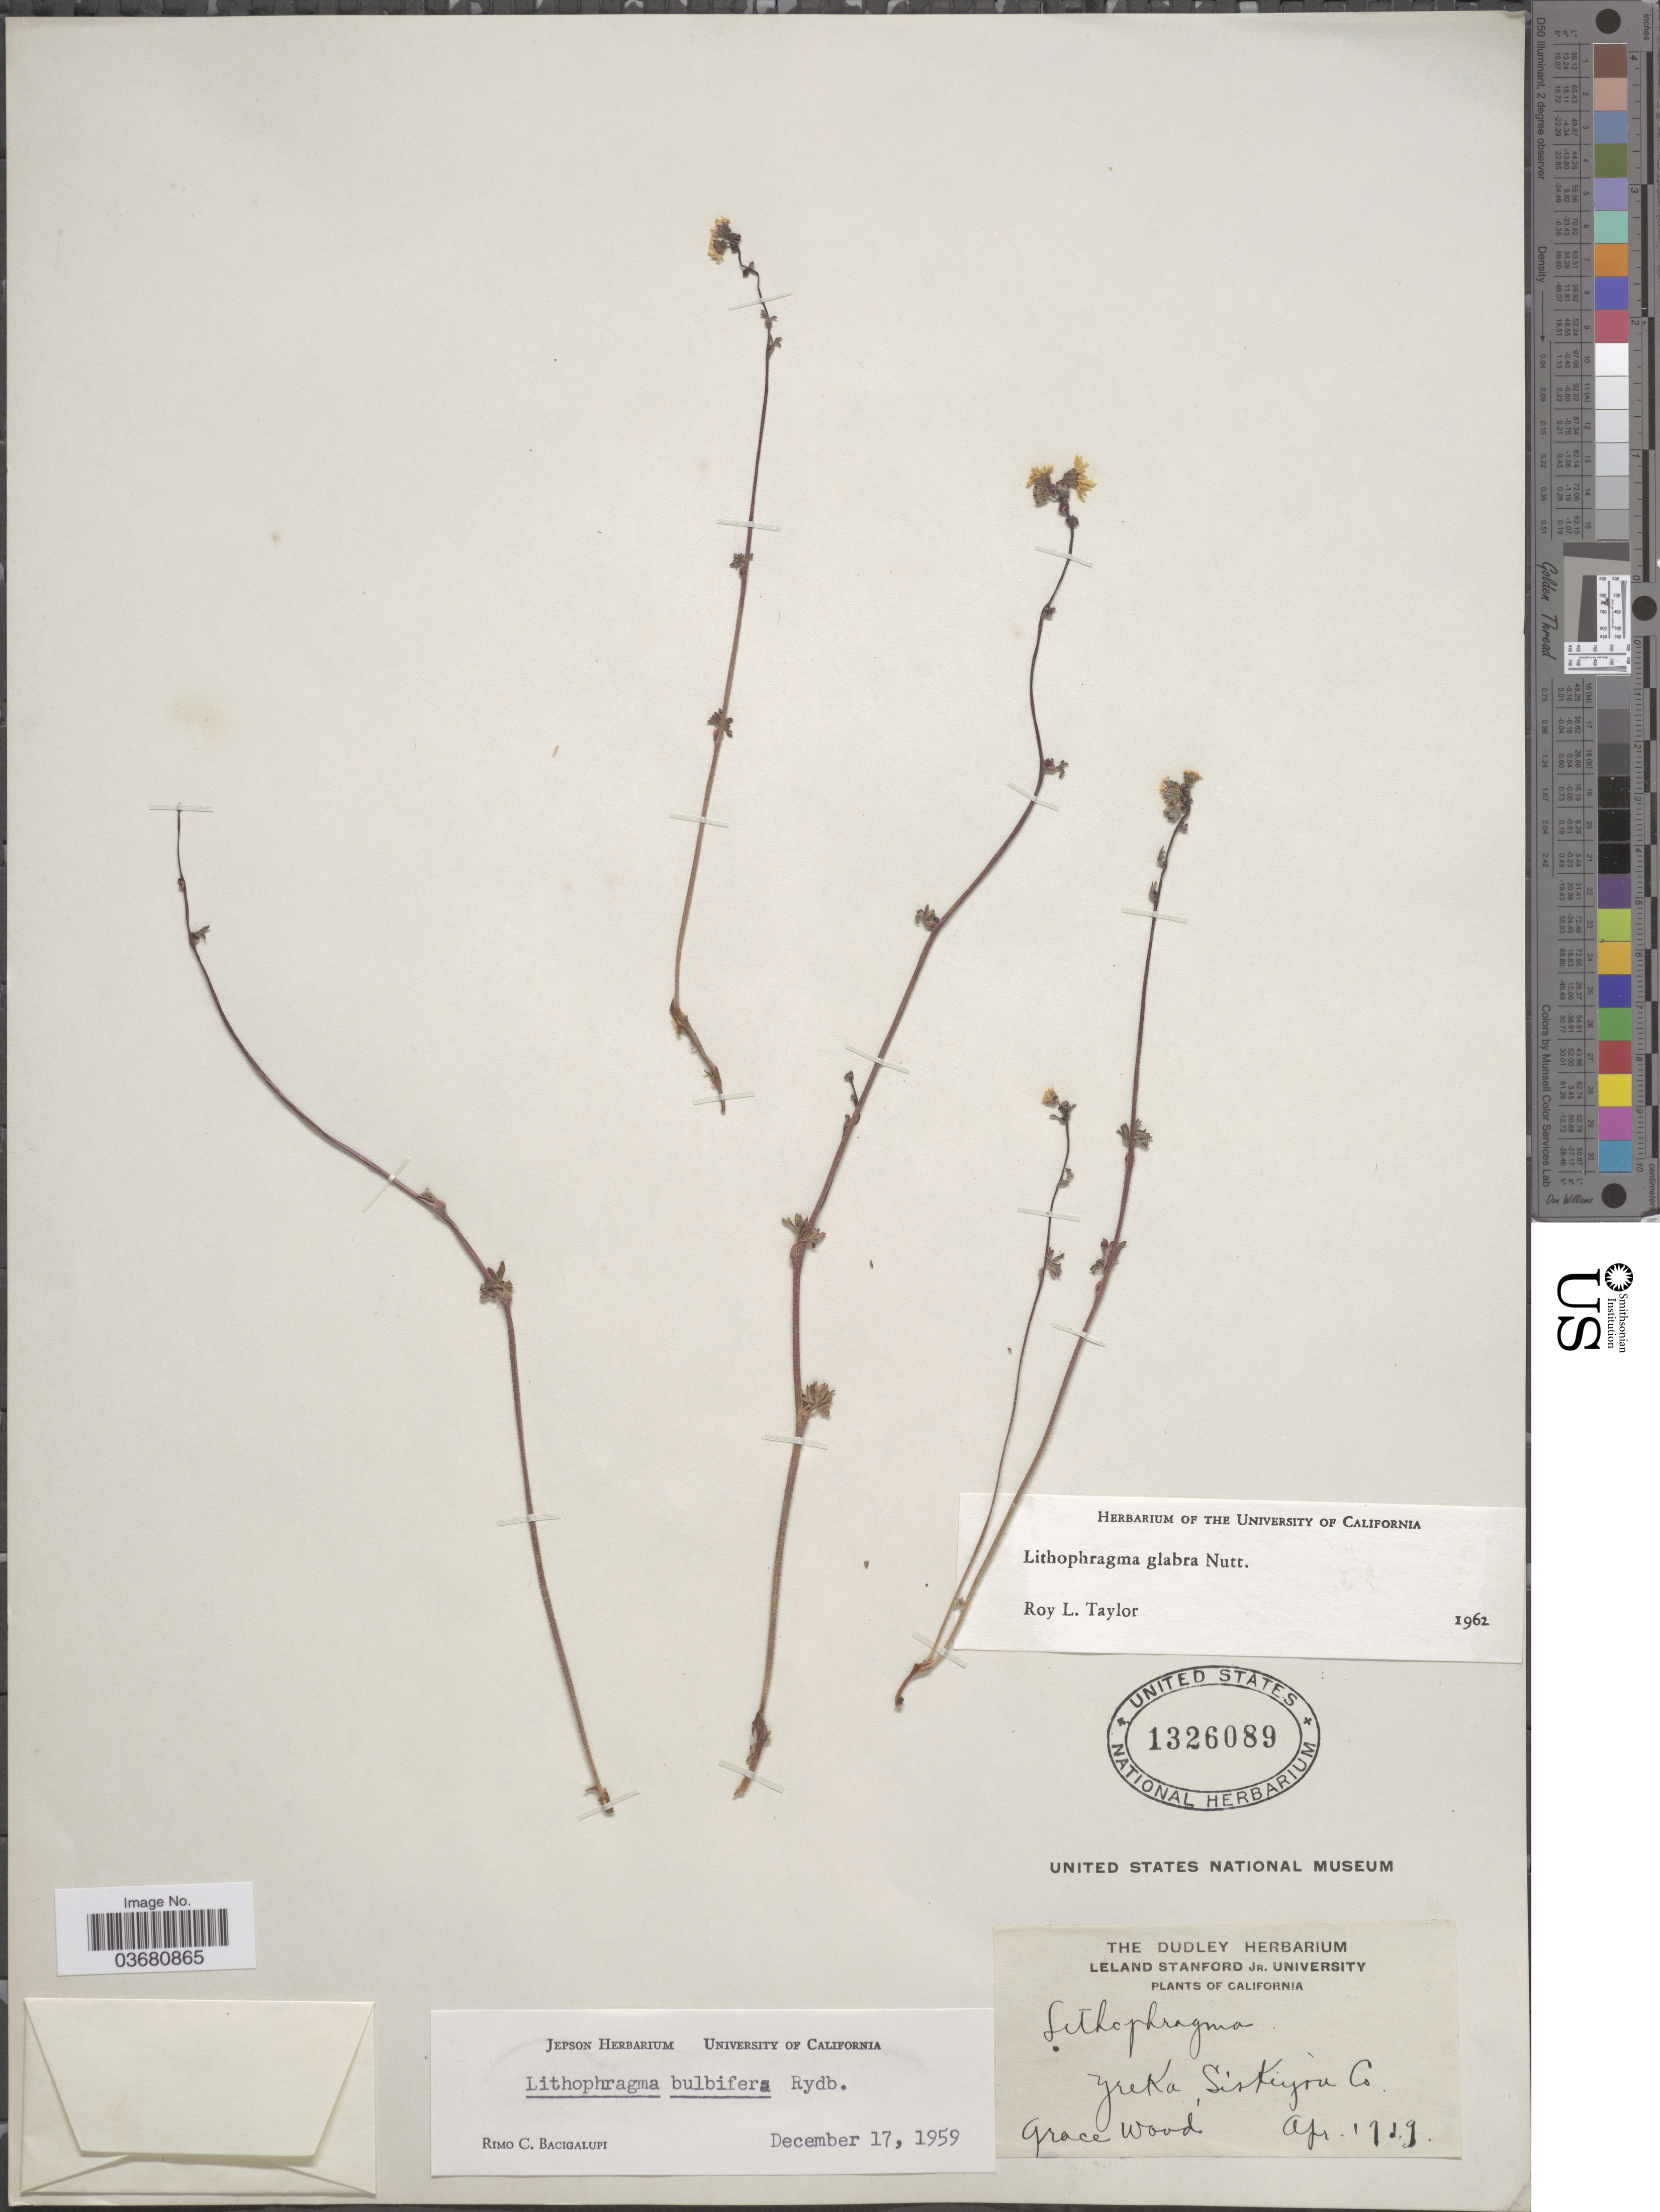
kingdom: Plantae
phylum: Tracheophyta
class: Magnoliopsida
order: Saxifragales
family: Saxifragaceae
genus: Lithophragma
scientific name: Lithophragma glabrum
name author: Nutt.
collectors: G. Wood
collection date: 1919-04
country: United States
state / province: California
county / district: Siskiyou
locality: Yreka, Siskiyou Co.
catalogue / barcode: US 1326089